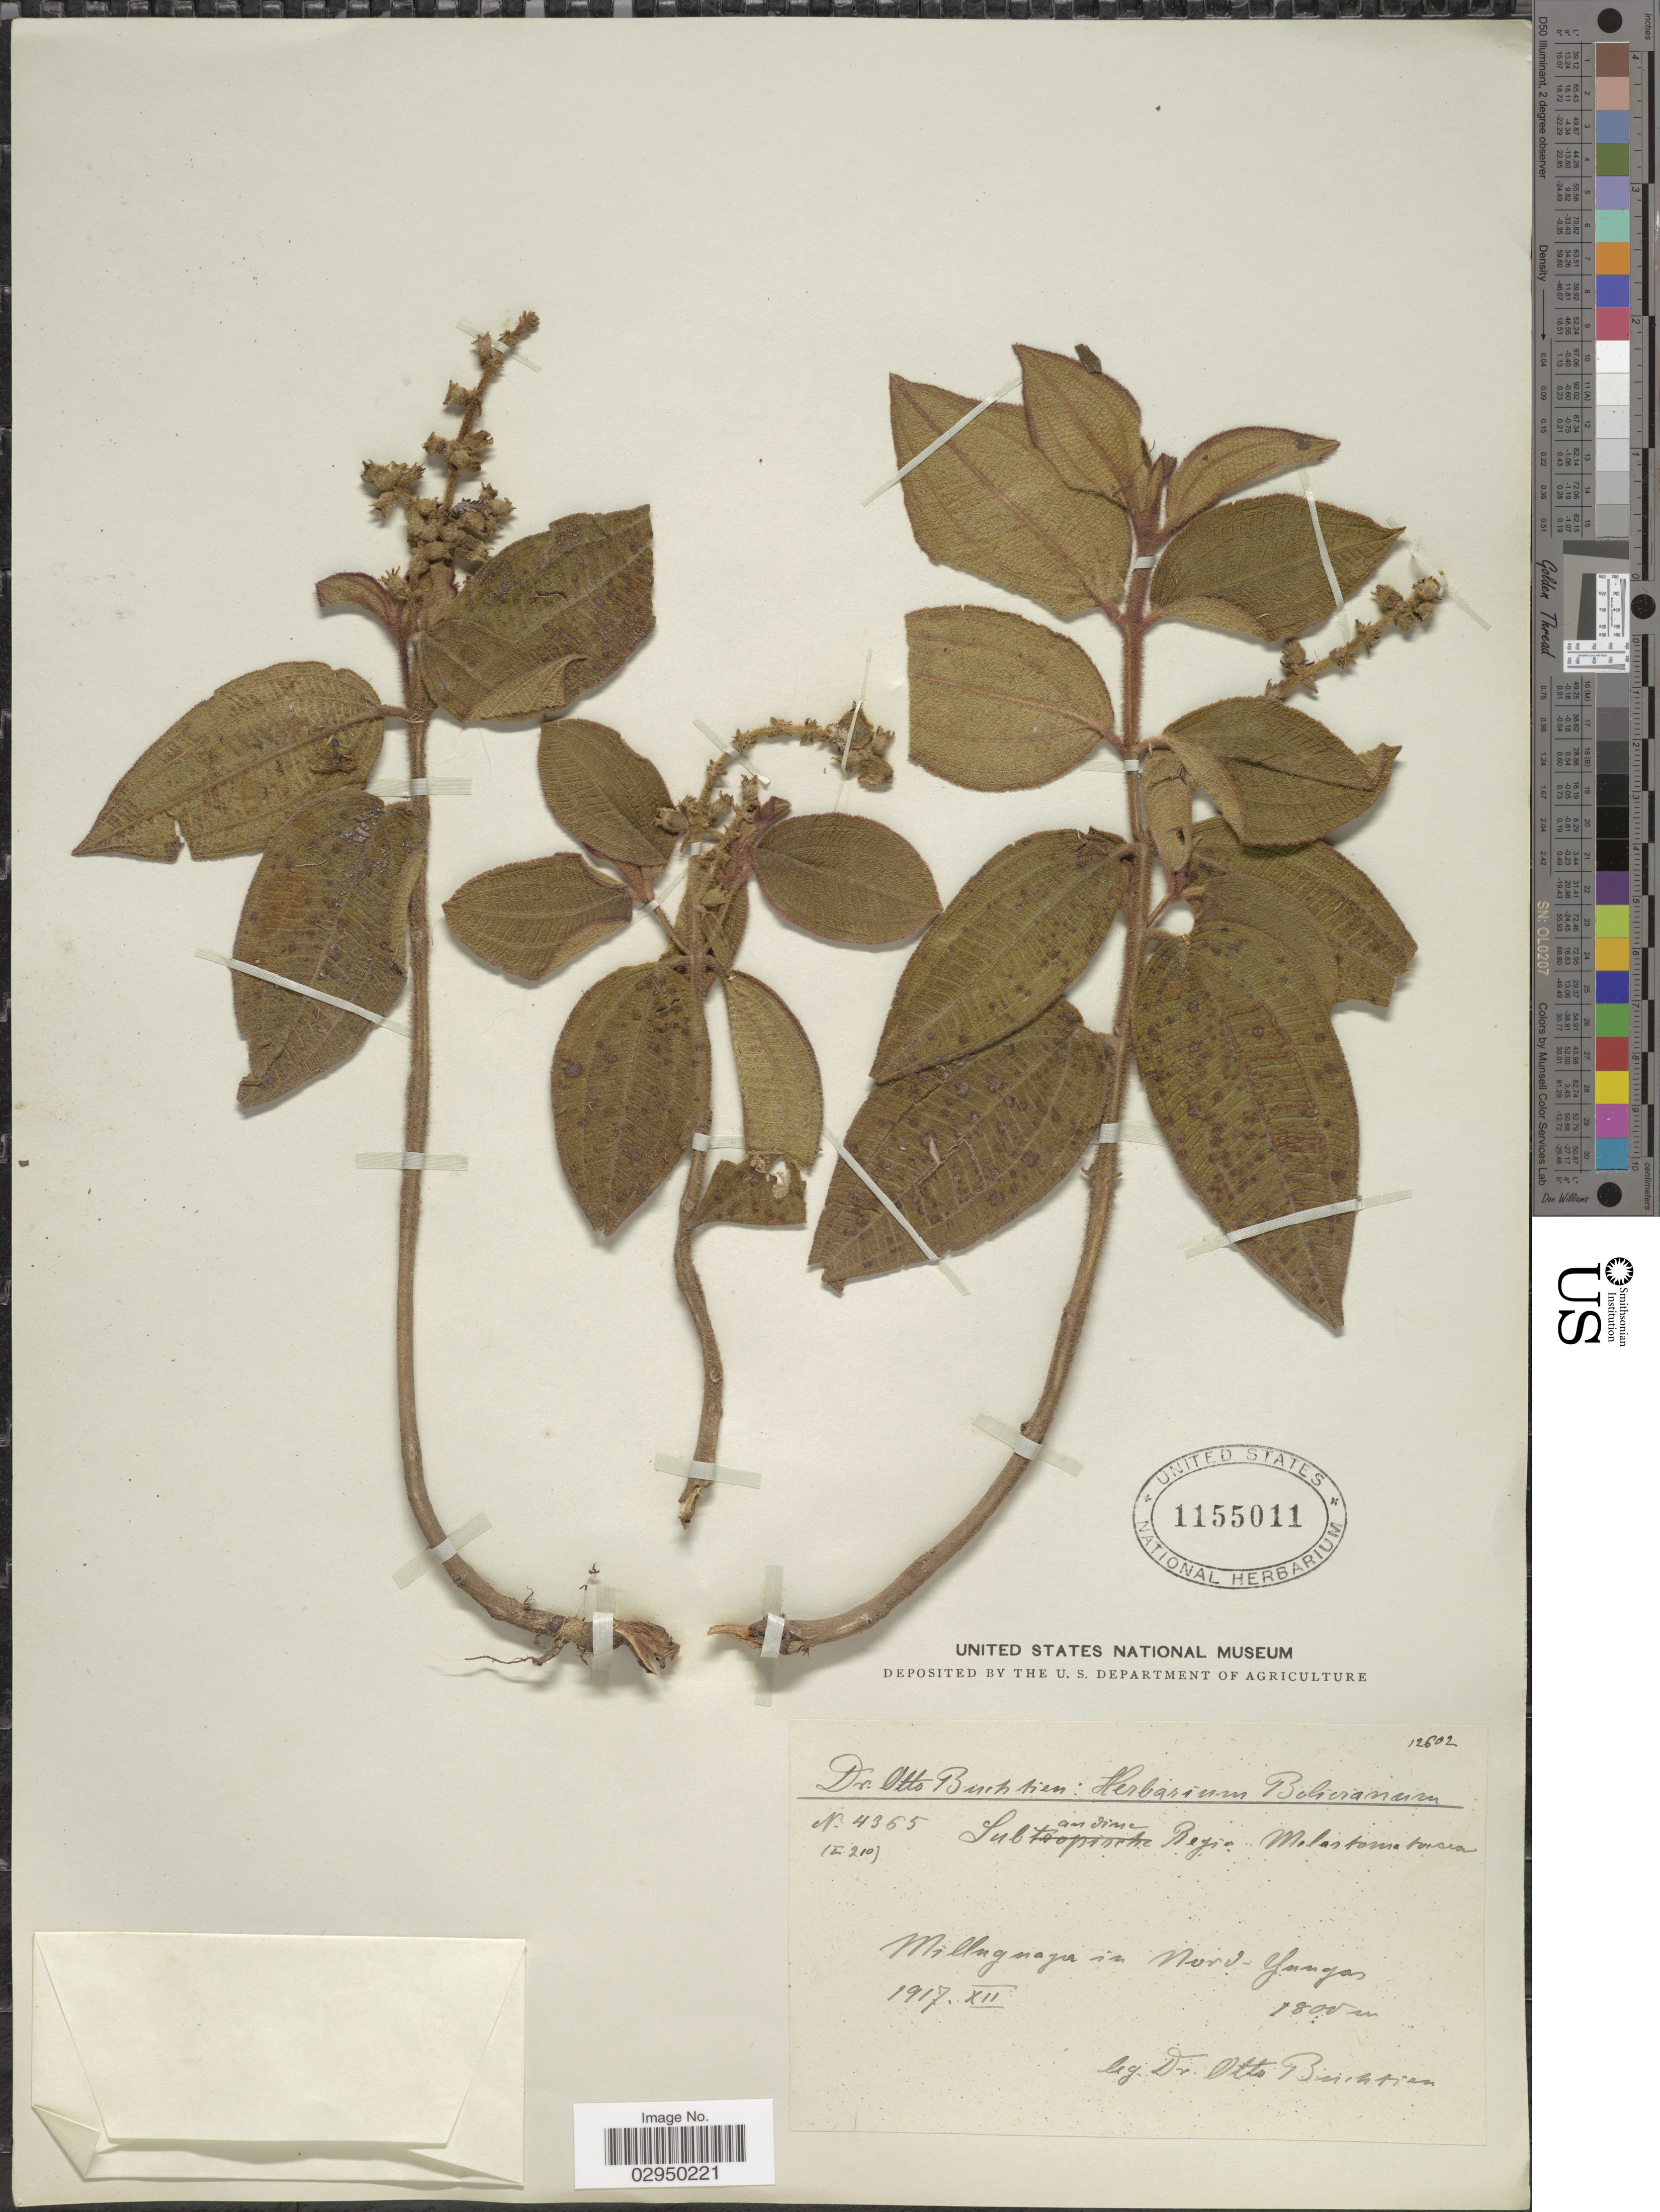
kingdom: Plantae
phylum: Tracheophyta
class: Magnoliopsida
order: Myrtales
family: Melastomataceae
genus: Miconia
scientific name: Miconia leacrenata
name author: R. Goldenb. & Michelang.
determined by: Michelangeli, F. A.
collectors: O. Buchtien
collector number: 4365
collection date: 1917-12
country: Bolivia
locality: Milluguaya in Nord-Yungas.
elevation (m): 1800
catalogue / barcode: US 1155011